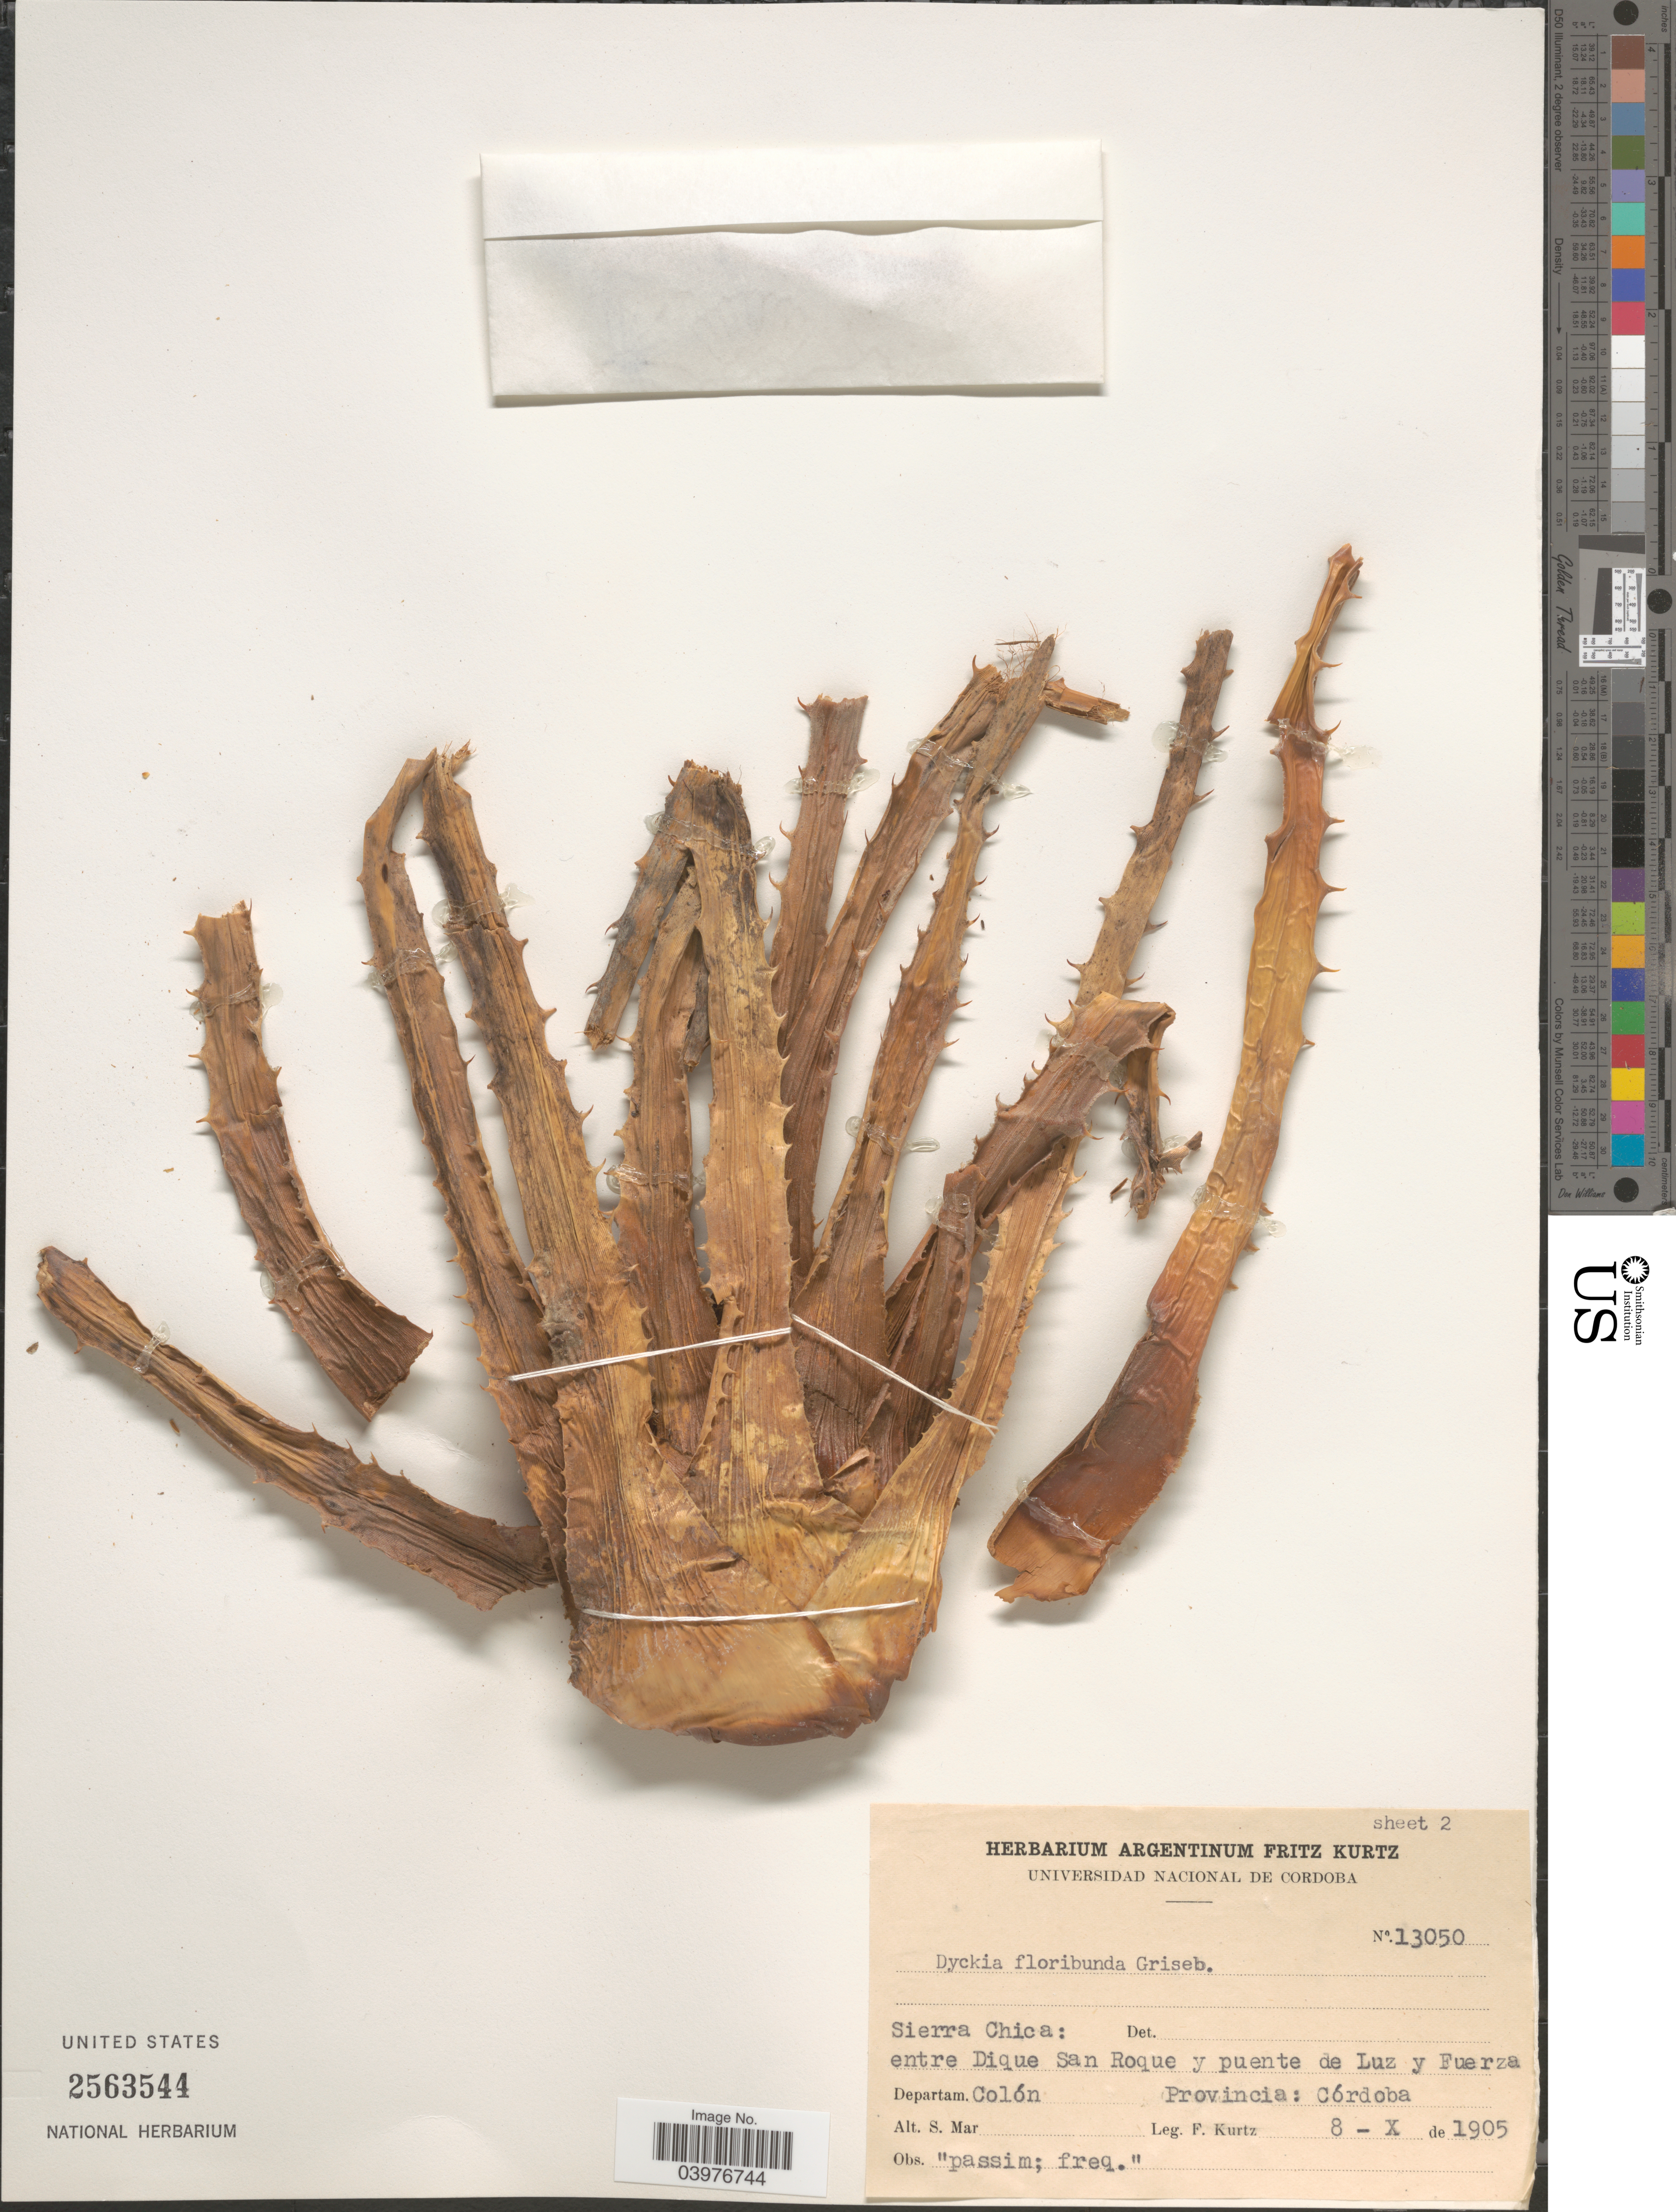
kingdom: Plantae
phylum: Tracheophyta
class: Liliopsida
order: Poales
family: Bromeliaceae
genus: Dyckia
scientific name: Dyckia floribunda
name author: Griseb.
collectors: F. Kurtz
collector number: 13050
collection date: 1905-10-08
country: Argentina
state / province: Cordoba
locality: Sierra Chica: entre Dique San Roque y puente de Luz y Fuerza. Departam. Colón.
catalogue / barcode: US 2563544